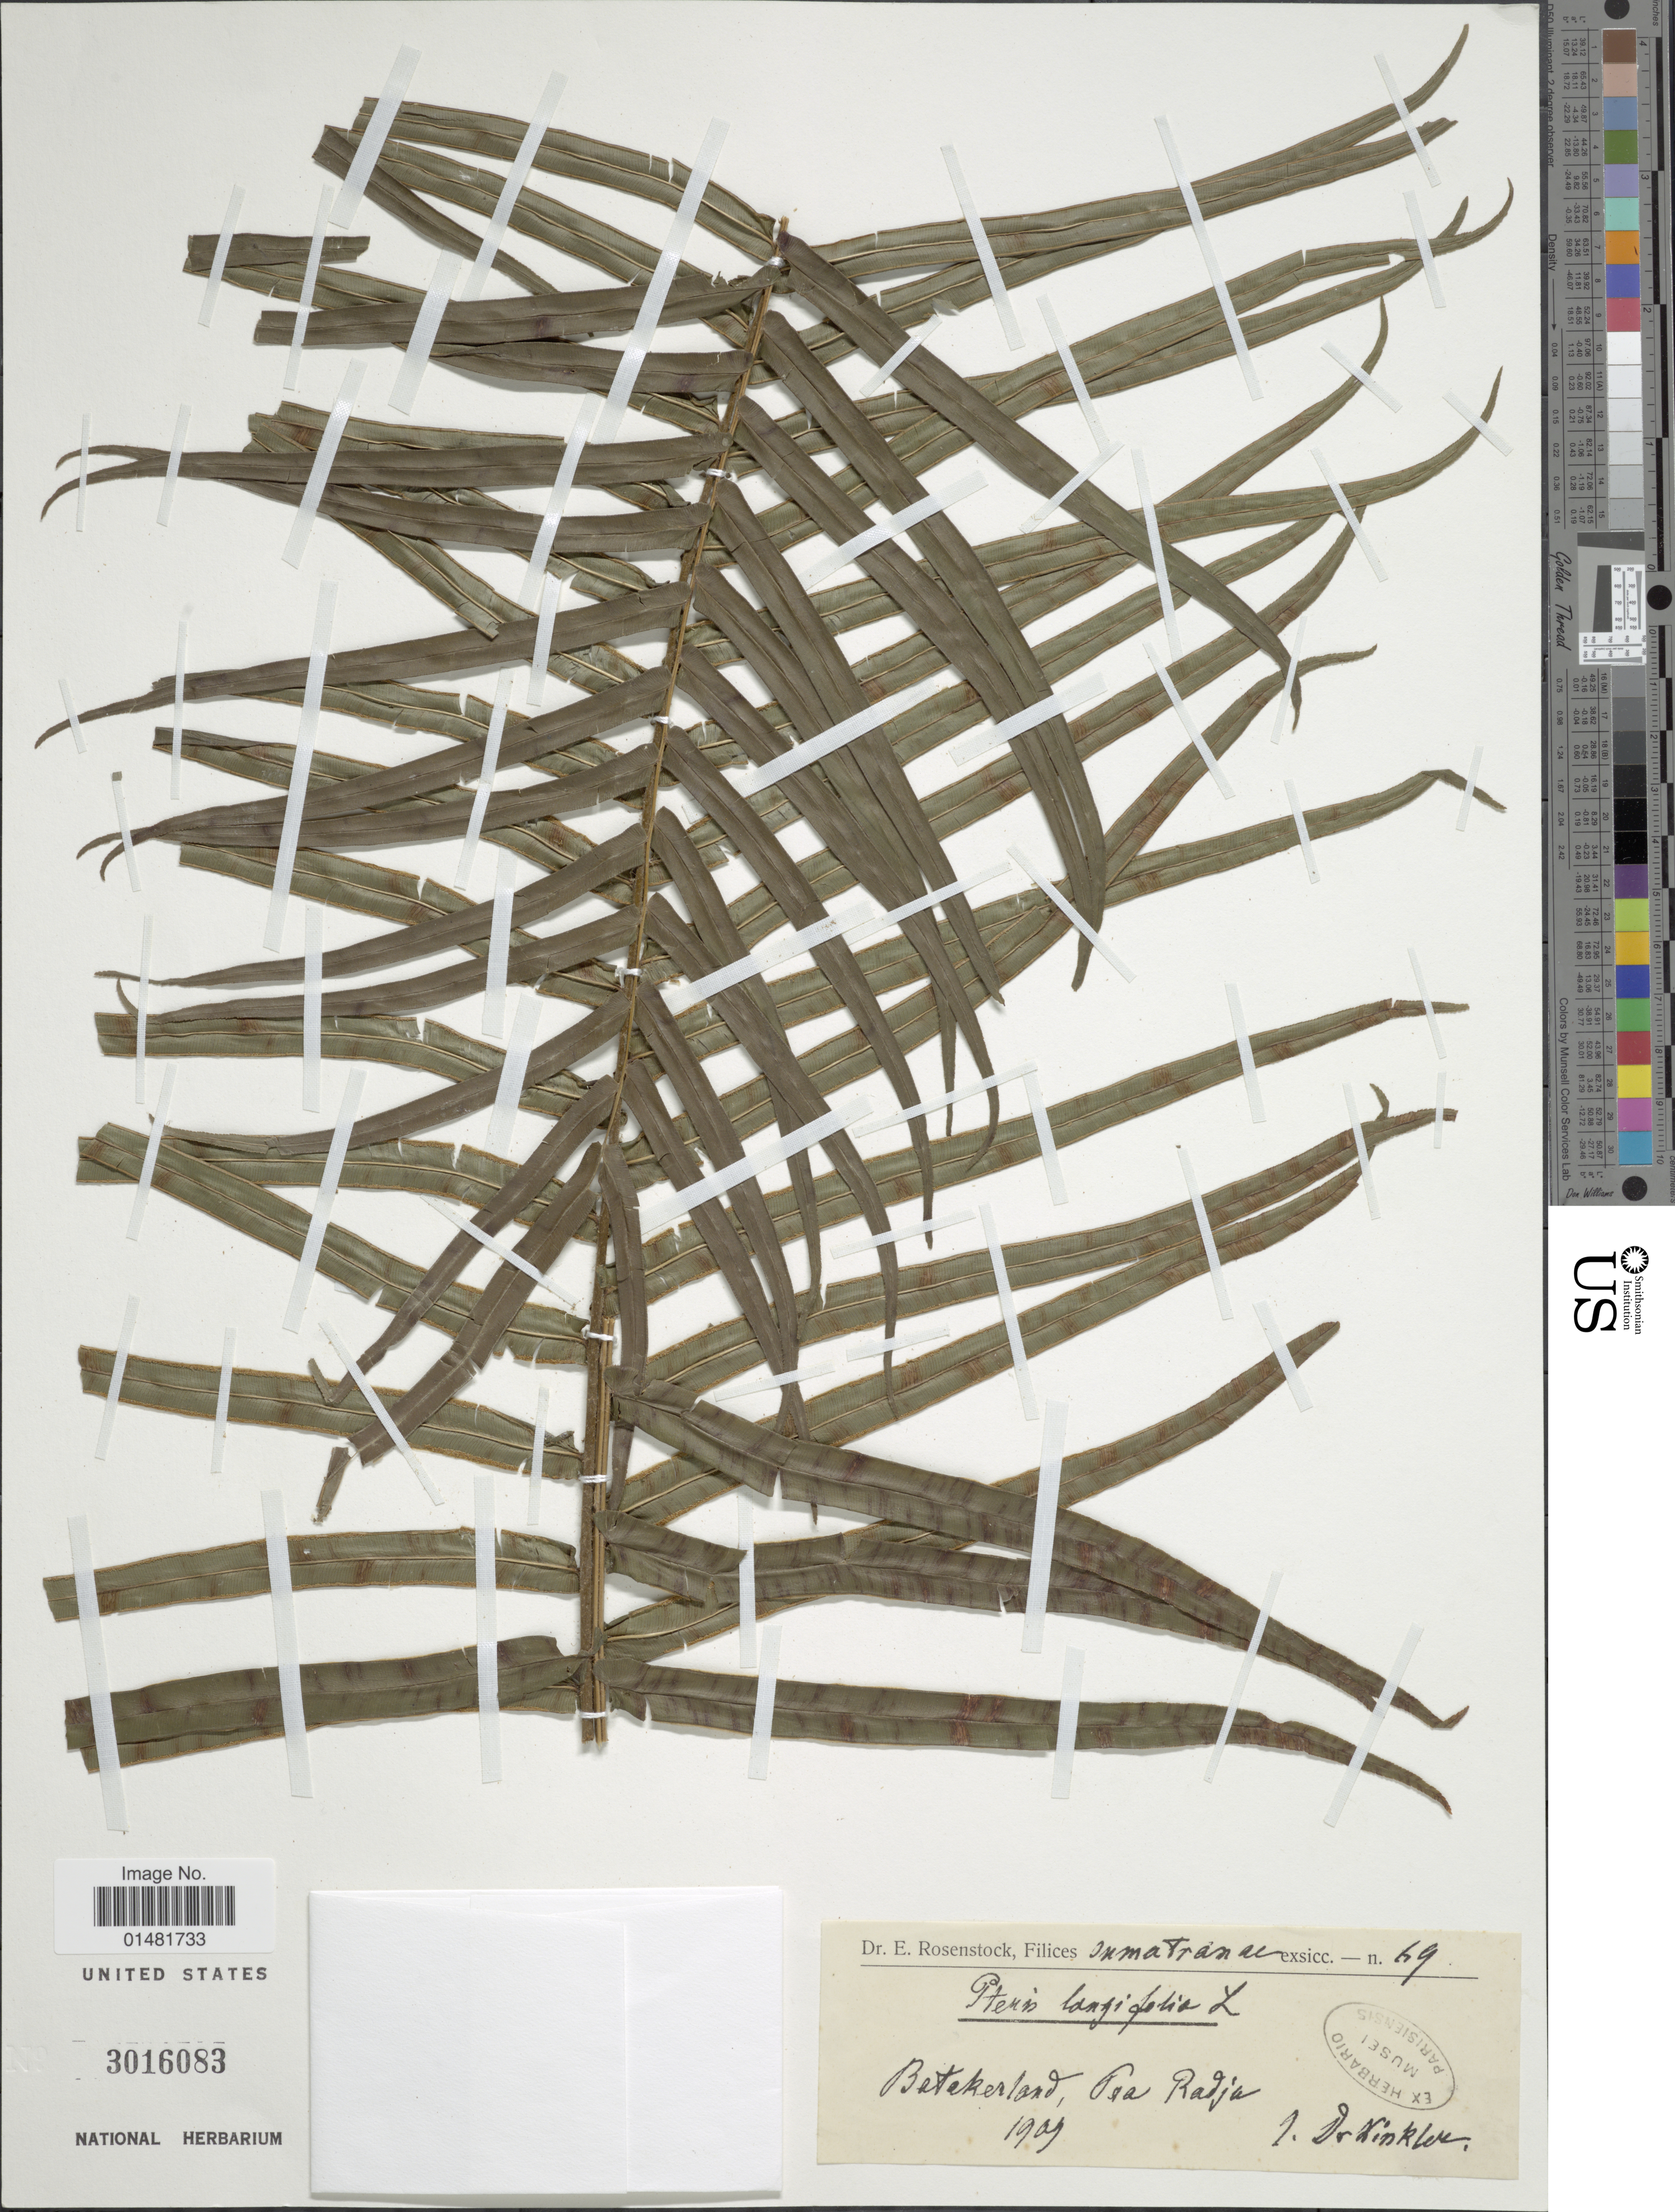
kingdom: Plantae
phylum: Tracheophyta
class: Polypodiopsida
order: Polypodiales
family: Pteridaceae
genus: Pteris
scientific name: Pteris longifolia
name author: L.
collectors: -. Winkler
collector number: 69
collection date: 1909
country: Indonesia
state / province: Sumatra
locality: Betekerland, Pia Radja [interpreted]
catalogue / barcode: US 3016083